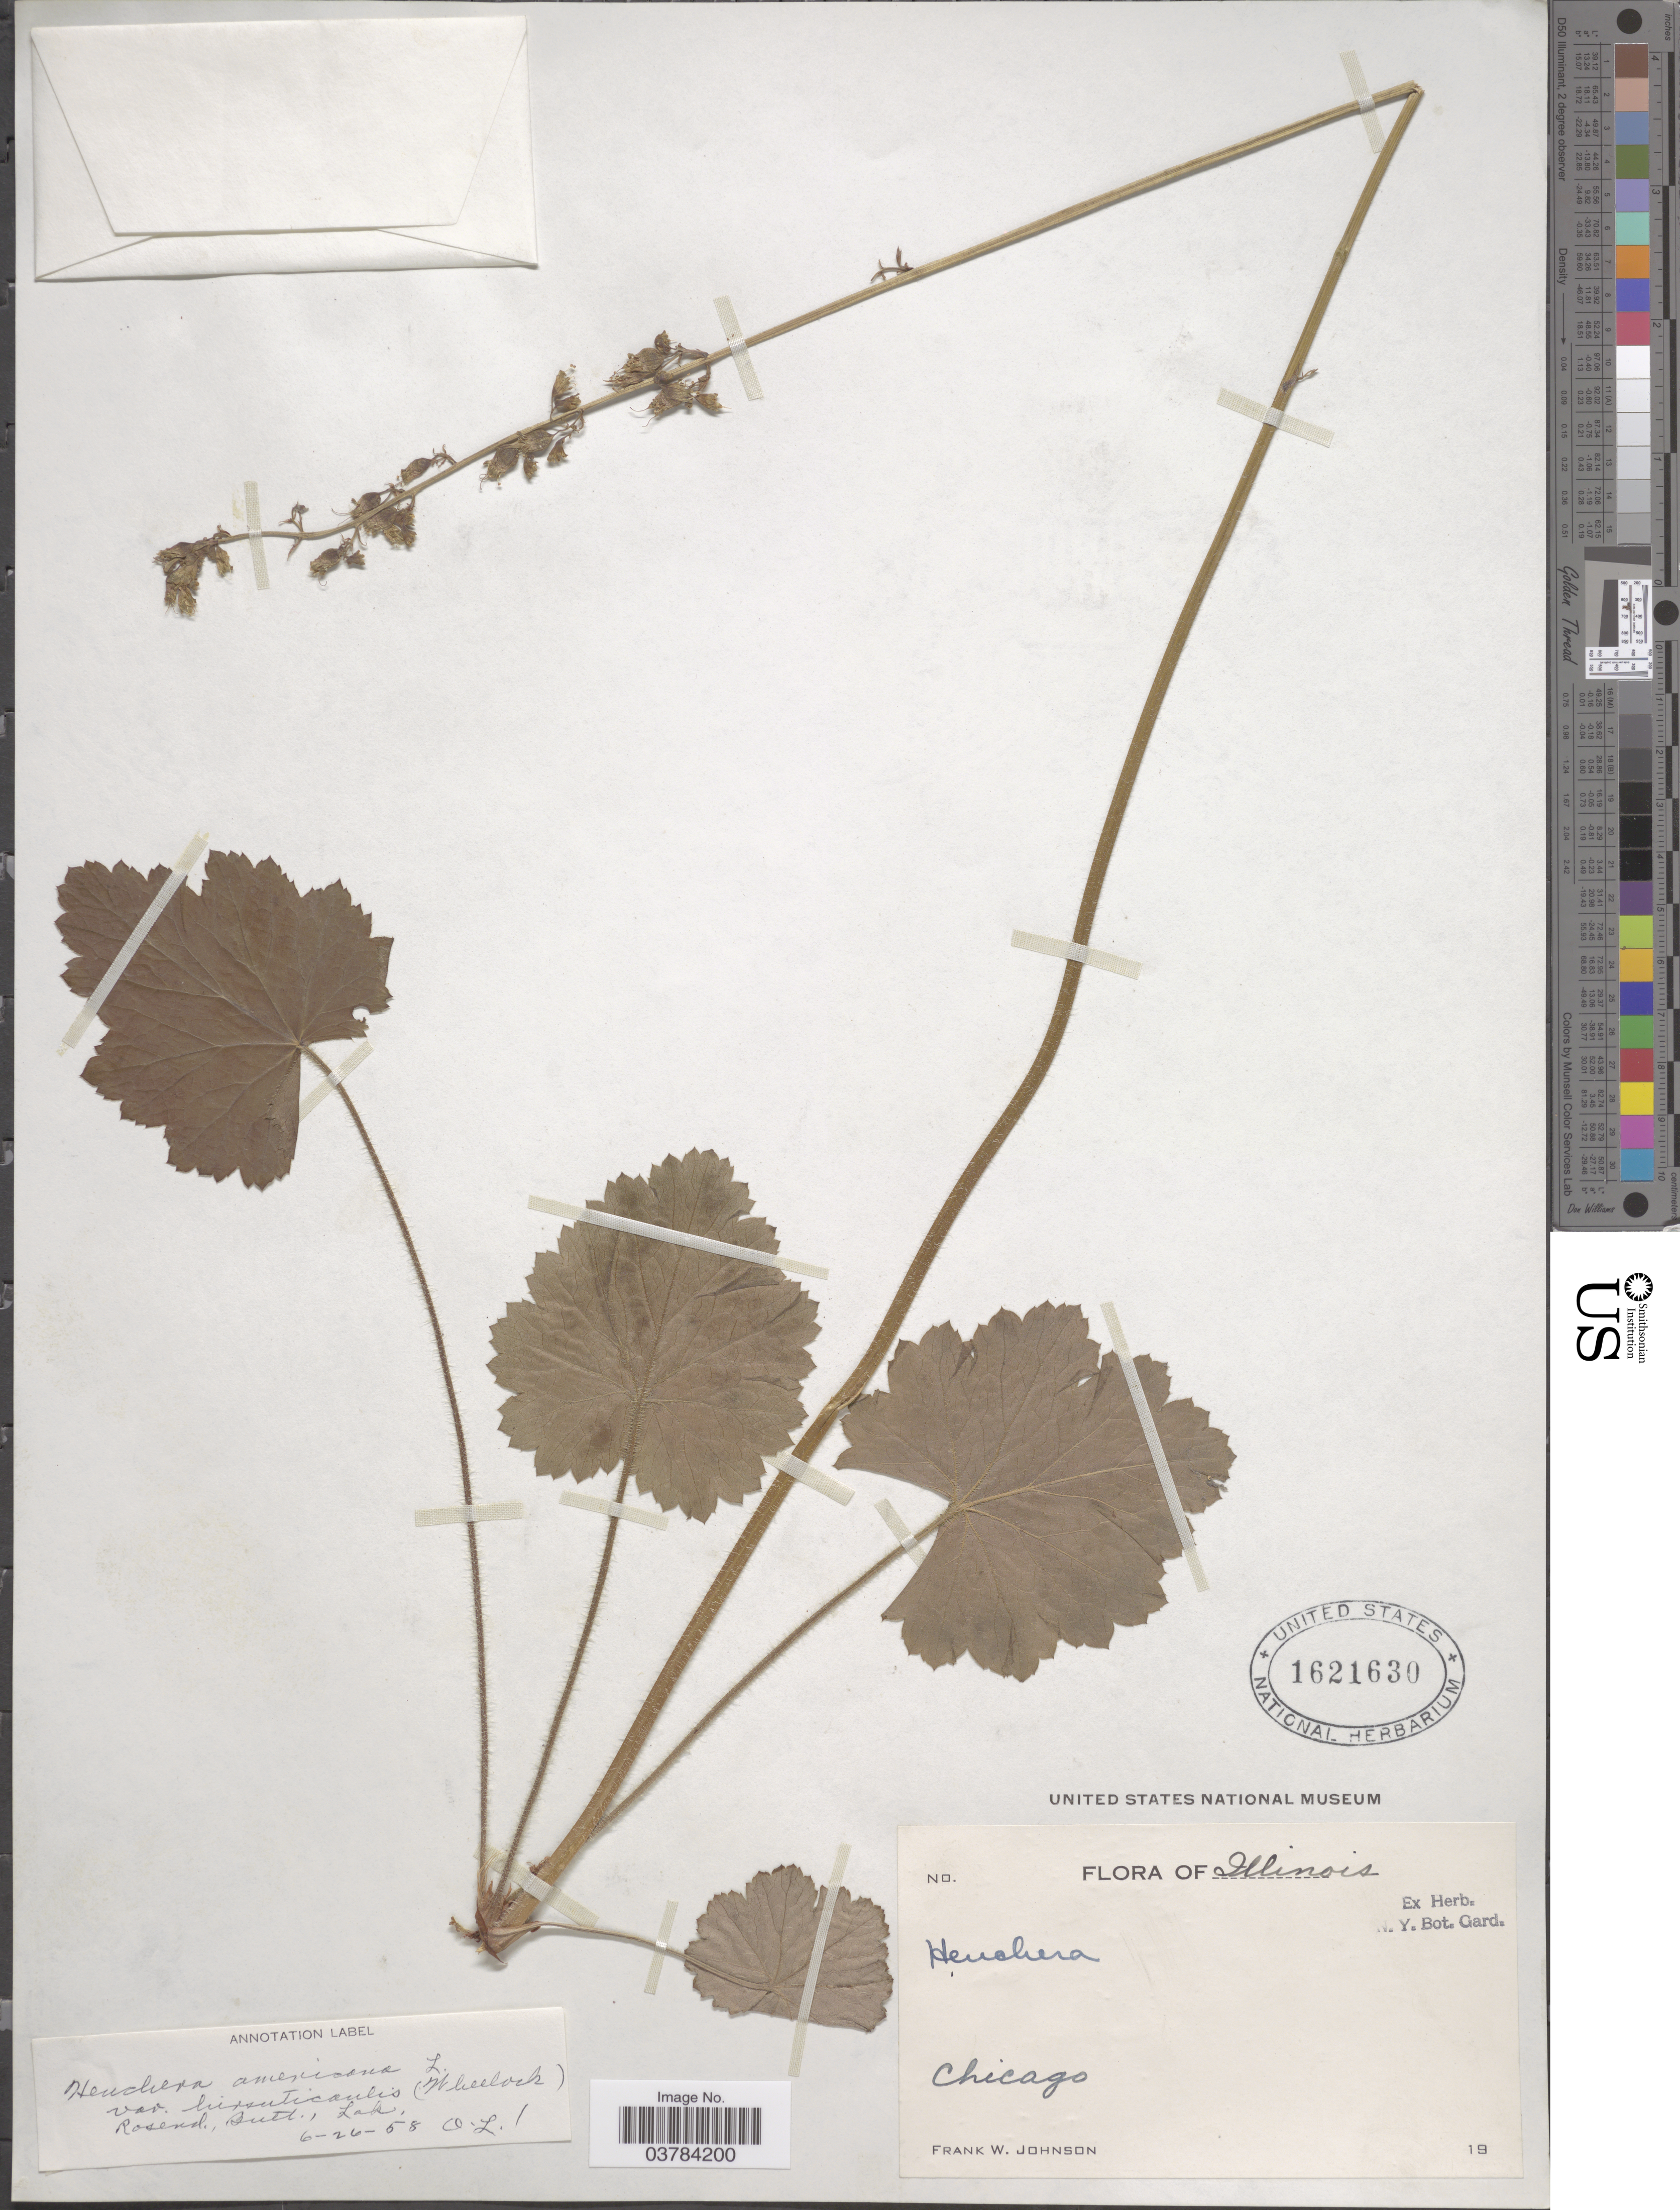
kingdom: Plantae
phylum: Tracheophyta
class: Magnoliopsida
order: Saxifragales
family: Saxifragaceae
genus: Heuchera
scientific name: Heuchera americana var. hirsuticaulis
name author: (Wheelock) Rosend. et al.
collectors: F. W. Johnson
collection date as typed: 19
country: United States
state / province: Illinois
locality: Chicago.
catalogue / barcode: US 1621630